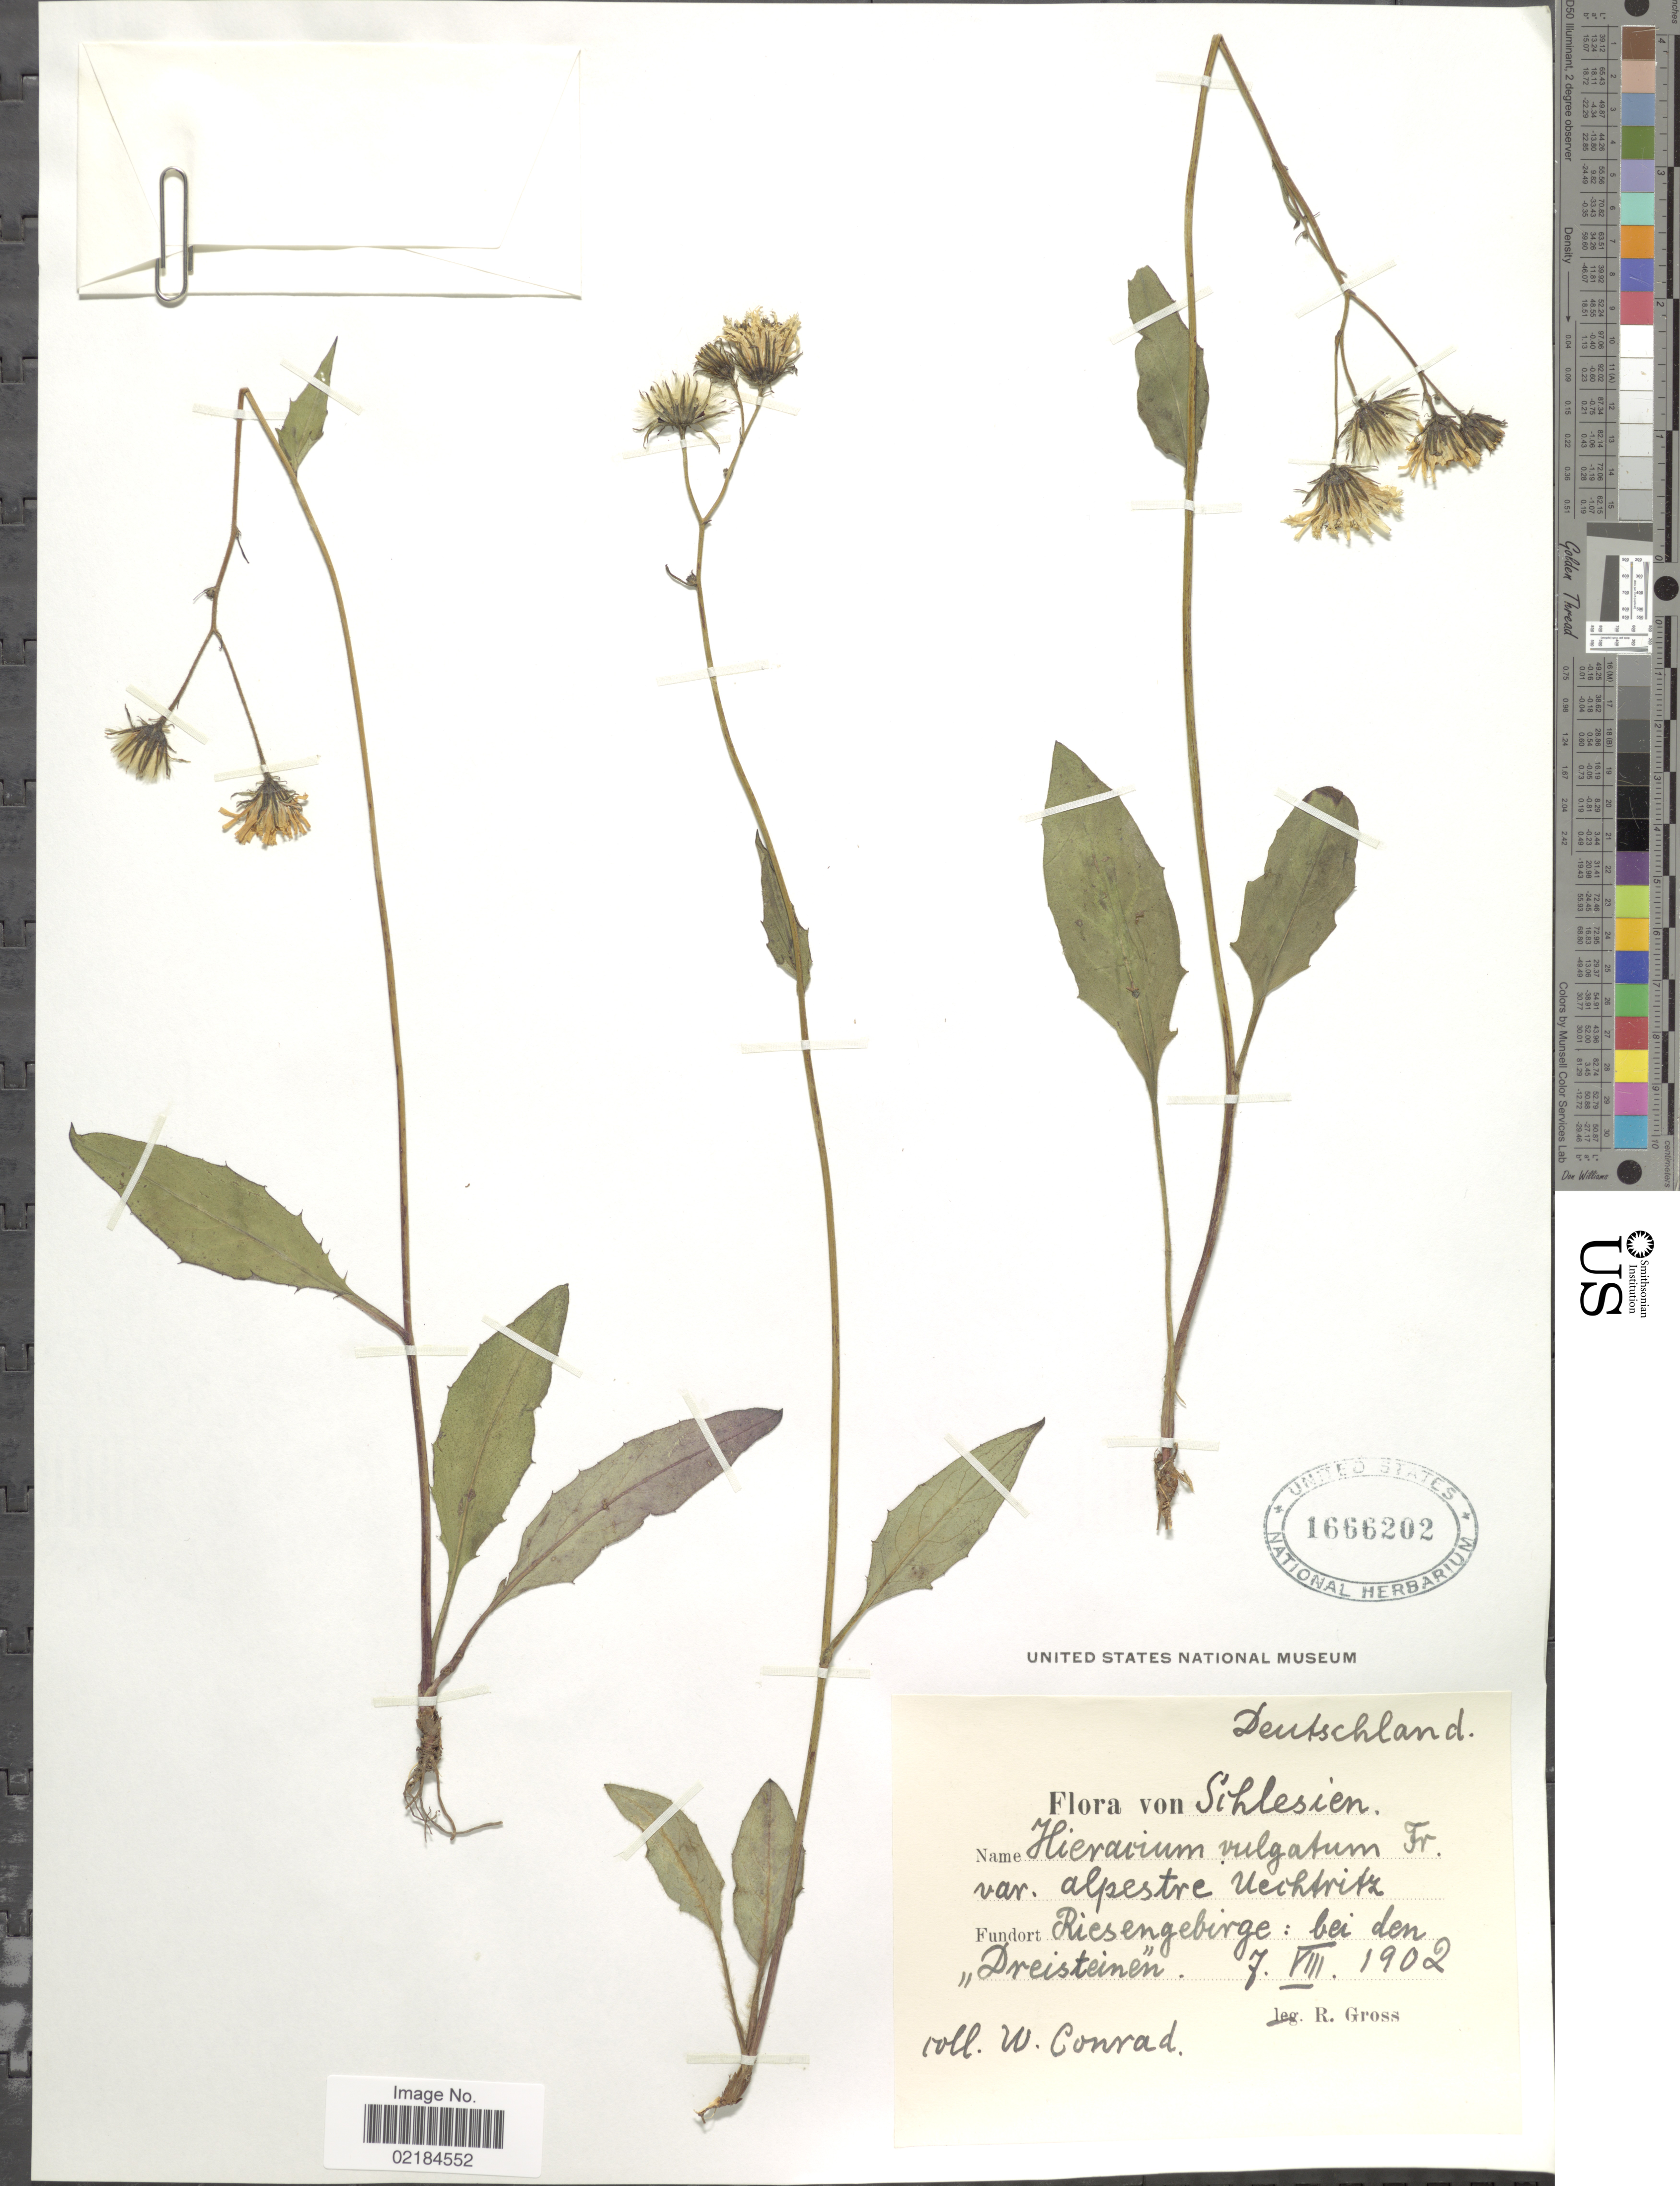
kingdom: Plantae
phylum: Tracheophyta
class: Magnoliopsida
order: Asterales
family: Asteraceae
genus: Hieracium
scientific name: Hieracium lachenalii subsp. cruenifolium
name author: (Dahlst. & Lübeck) Zahn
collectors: W. Conrad & R. Gross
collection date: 1902-08-07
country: Germany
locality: Schlesien, Riesengebirge: bei dem Dreisteinen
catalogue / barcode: US 1666202